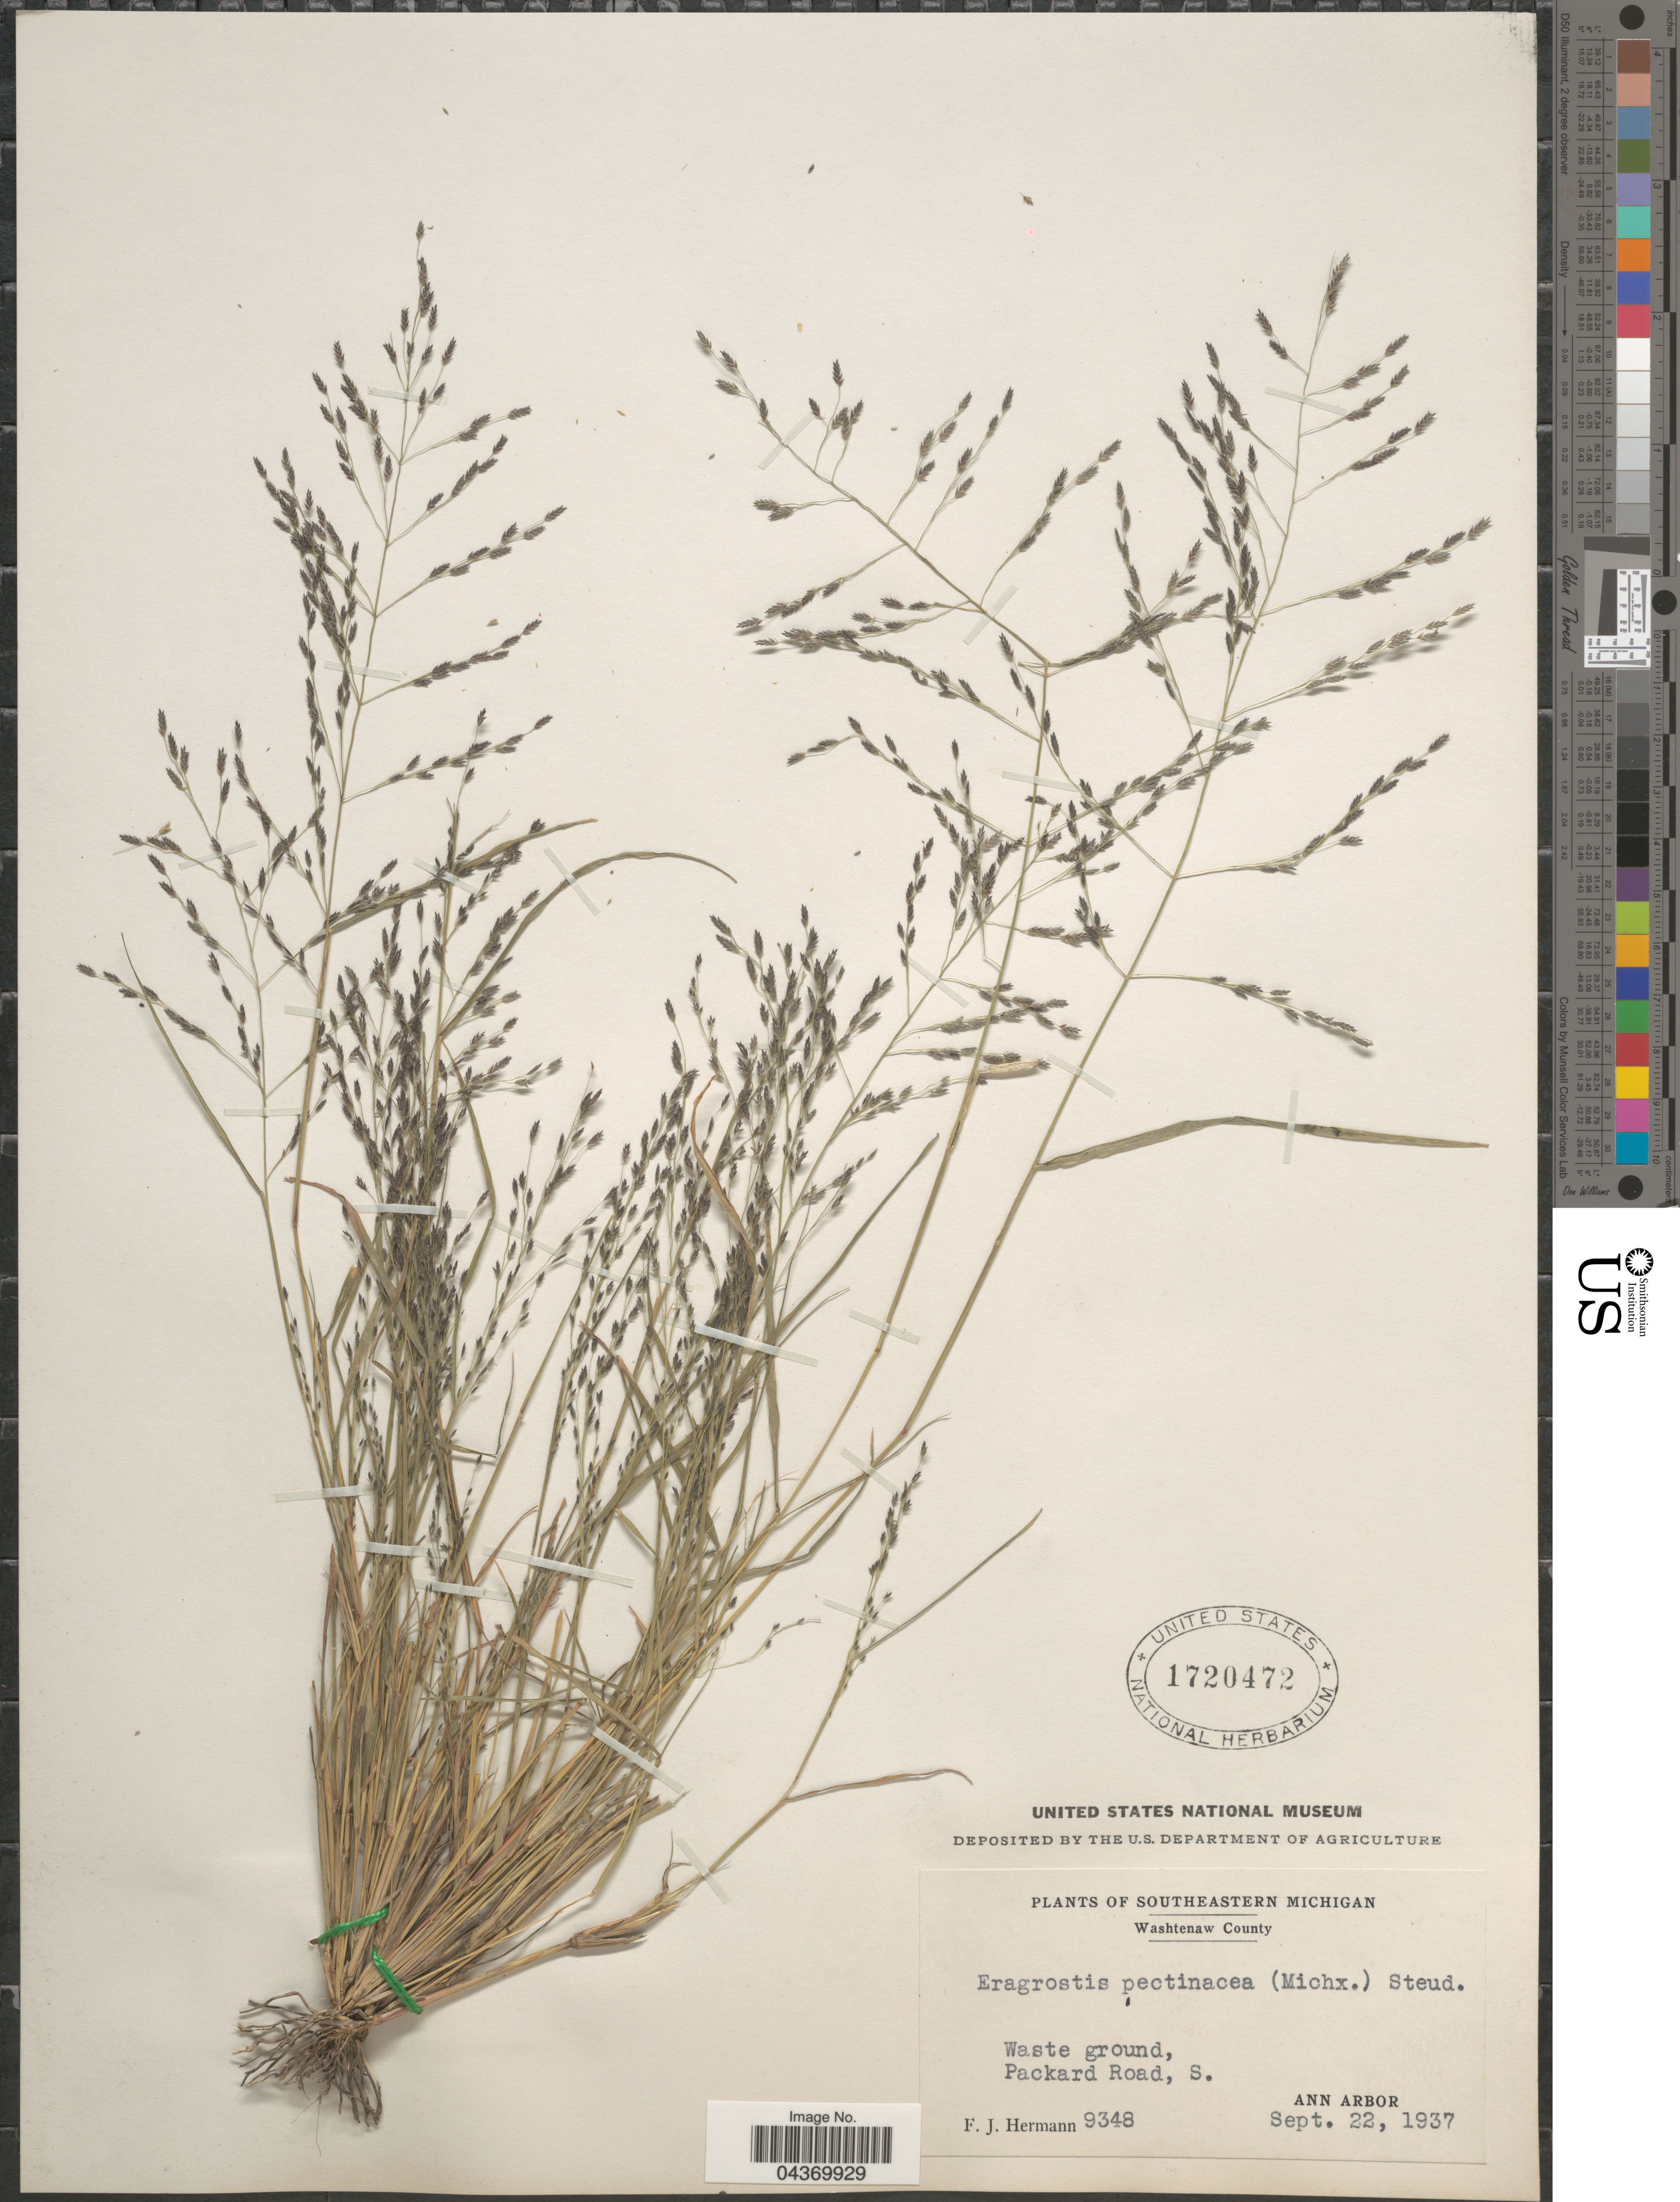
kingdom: Plantae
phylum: Tracheophyta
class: Liliopsida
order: Poales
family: Poaceae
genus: Eragrostis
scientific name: Eragrostis pectinacea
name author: (Michx.) Nees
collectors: F. J. Hermann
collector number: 9348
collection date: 1937-09-22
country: United States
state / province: Michigan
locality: Southeastern Michigan. Washtenaw County. Packard Road, S. Ann Arbor.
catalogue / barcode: US 1720472